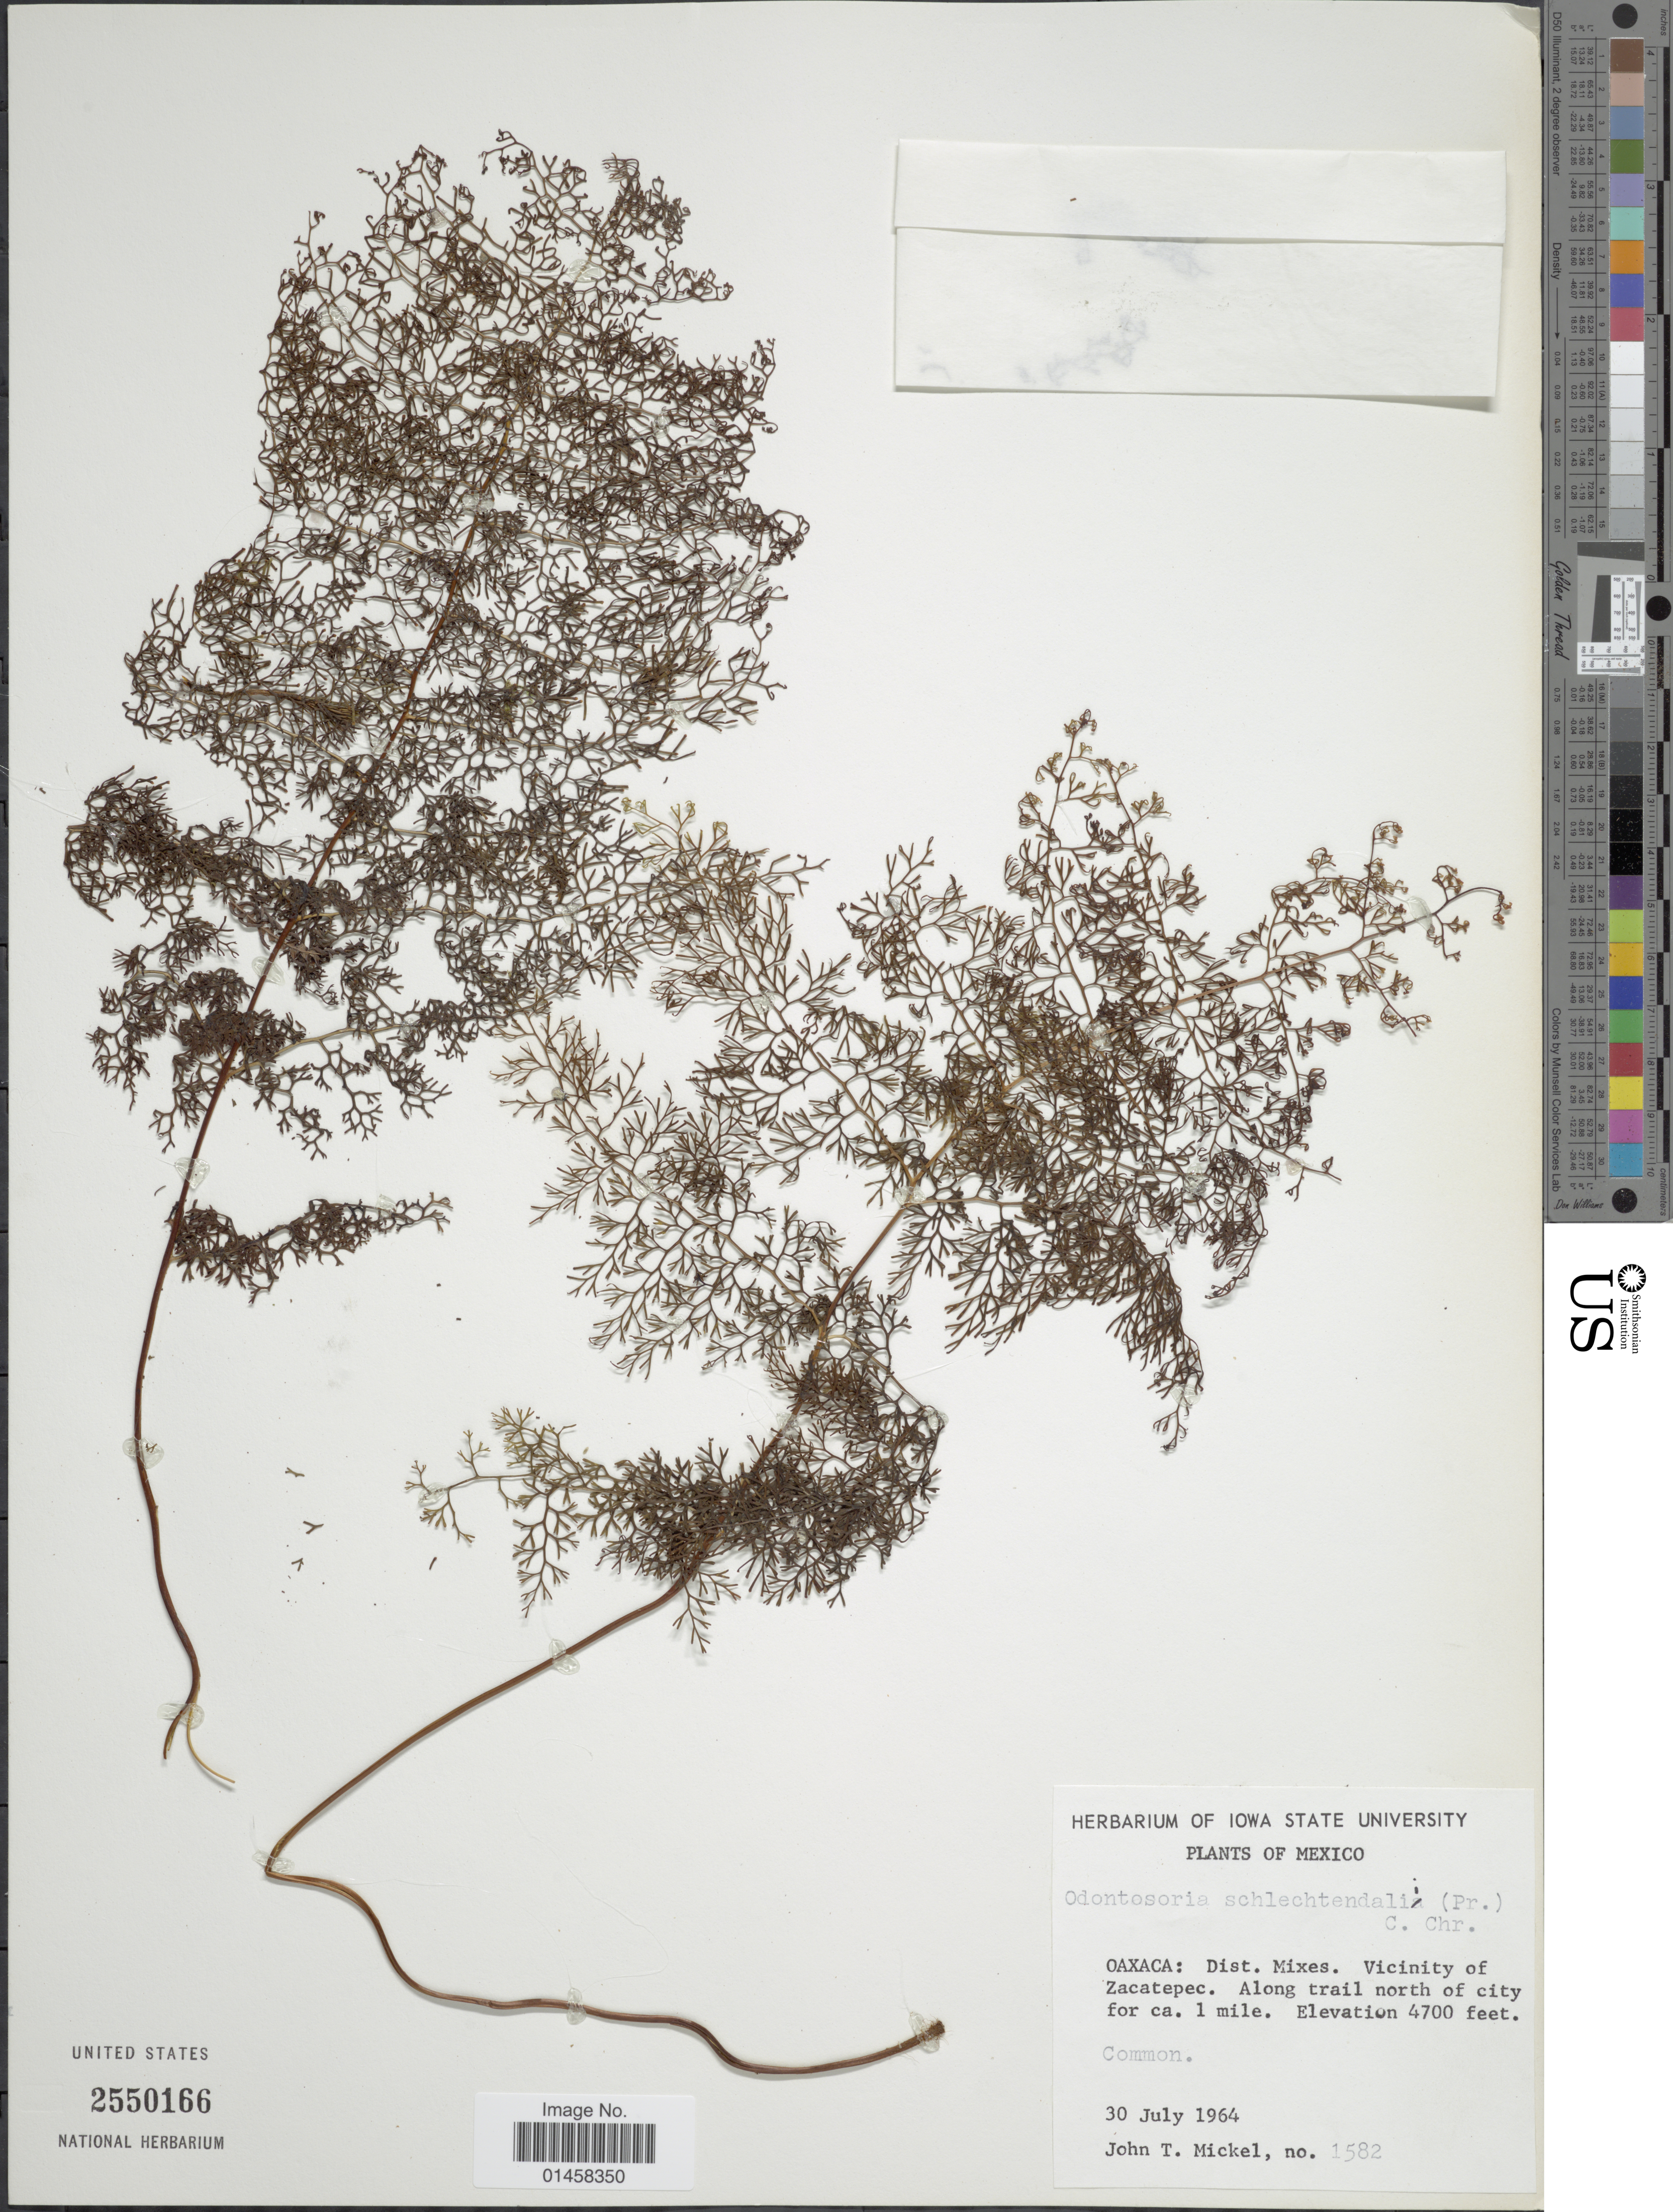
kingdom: Plantae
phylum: Tracheophyta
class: Polypodiopsida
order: Polypodiales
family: Lindsaeaceae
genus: Odontosoria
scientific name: Odontosoria schlechtendalii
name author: (C. Presl) C. Chr.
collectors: J. T. Mickel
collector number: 1582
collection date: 1964-07-30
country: Mexico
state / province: Oaxaca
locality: Dist. mixes, Vicinity of Zacatepec, Along trail north of city for ca. 1 mile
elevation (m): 1433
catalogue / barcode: US 2550166